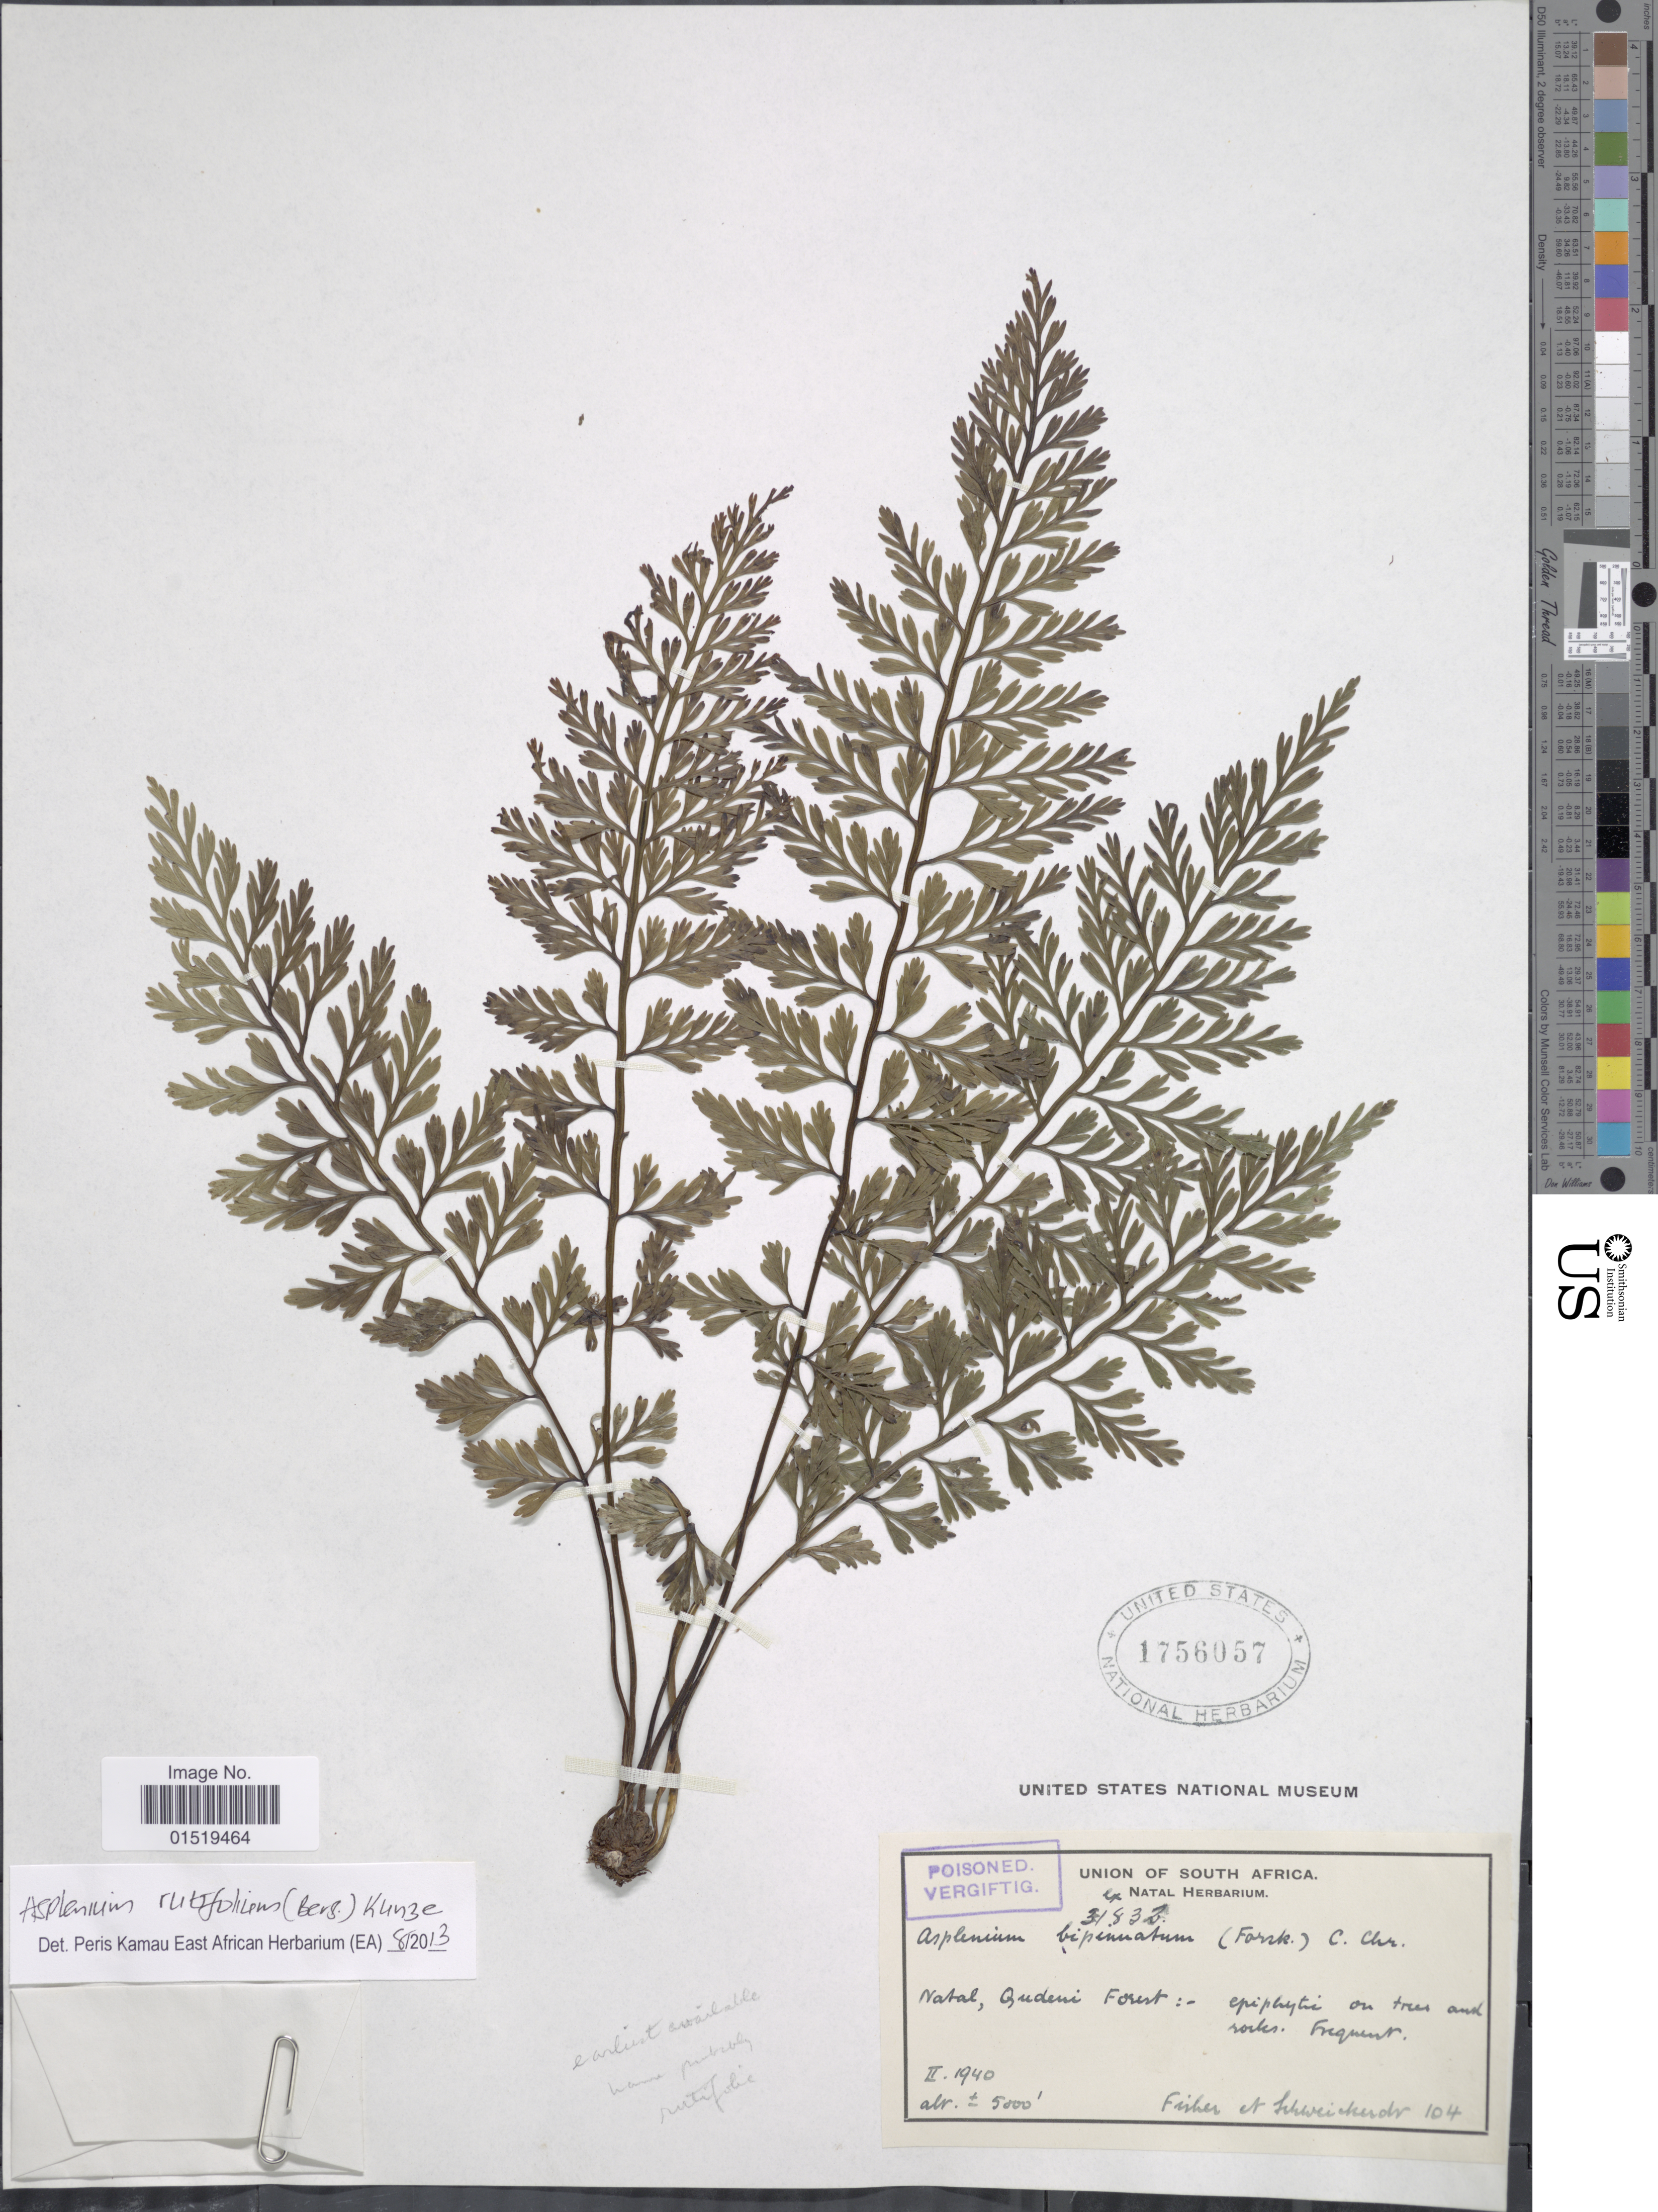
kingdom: Plantae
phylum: Tracheophyta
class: Polypodiopsida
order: Polypodiales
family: Aspleniaceae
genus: Asplenium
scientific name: Asplenium rutifolium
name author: (P.J. Bergius) Kunze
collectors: -- Fisher & -. Schweickerdt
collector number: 104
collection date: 1940-02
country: South Africa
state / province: KwaZulu-Natal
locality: Natal, Qudeni Forest.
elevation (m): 1524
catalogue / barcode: US 1756057